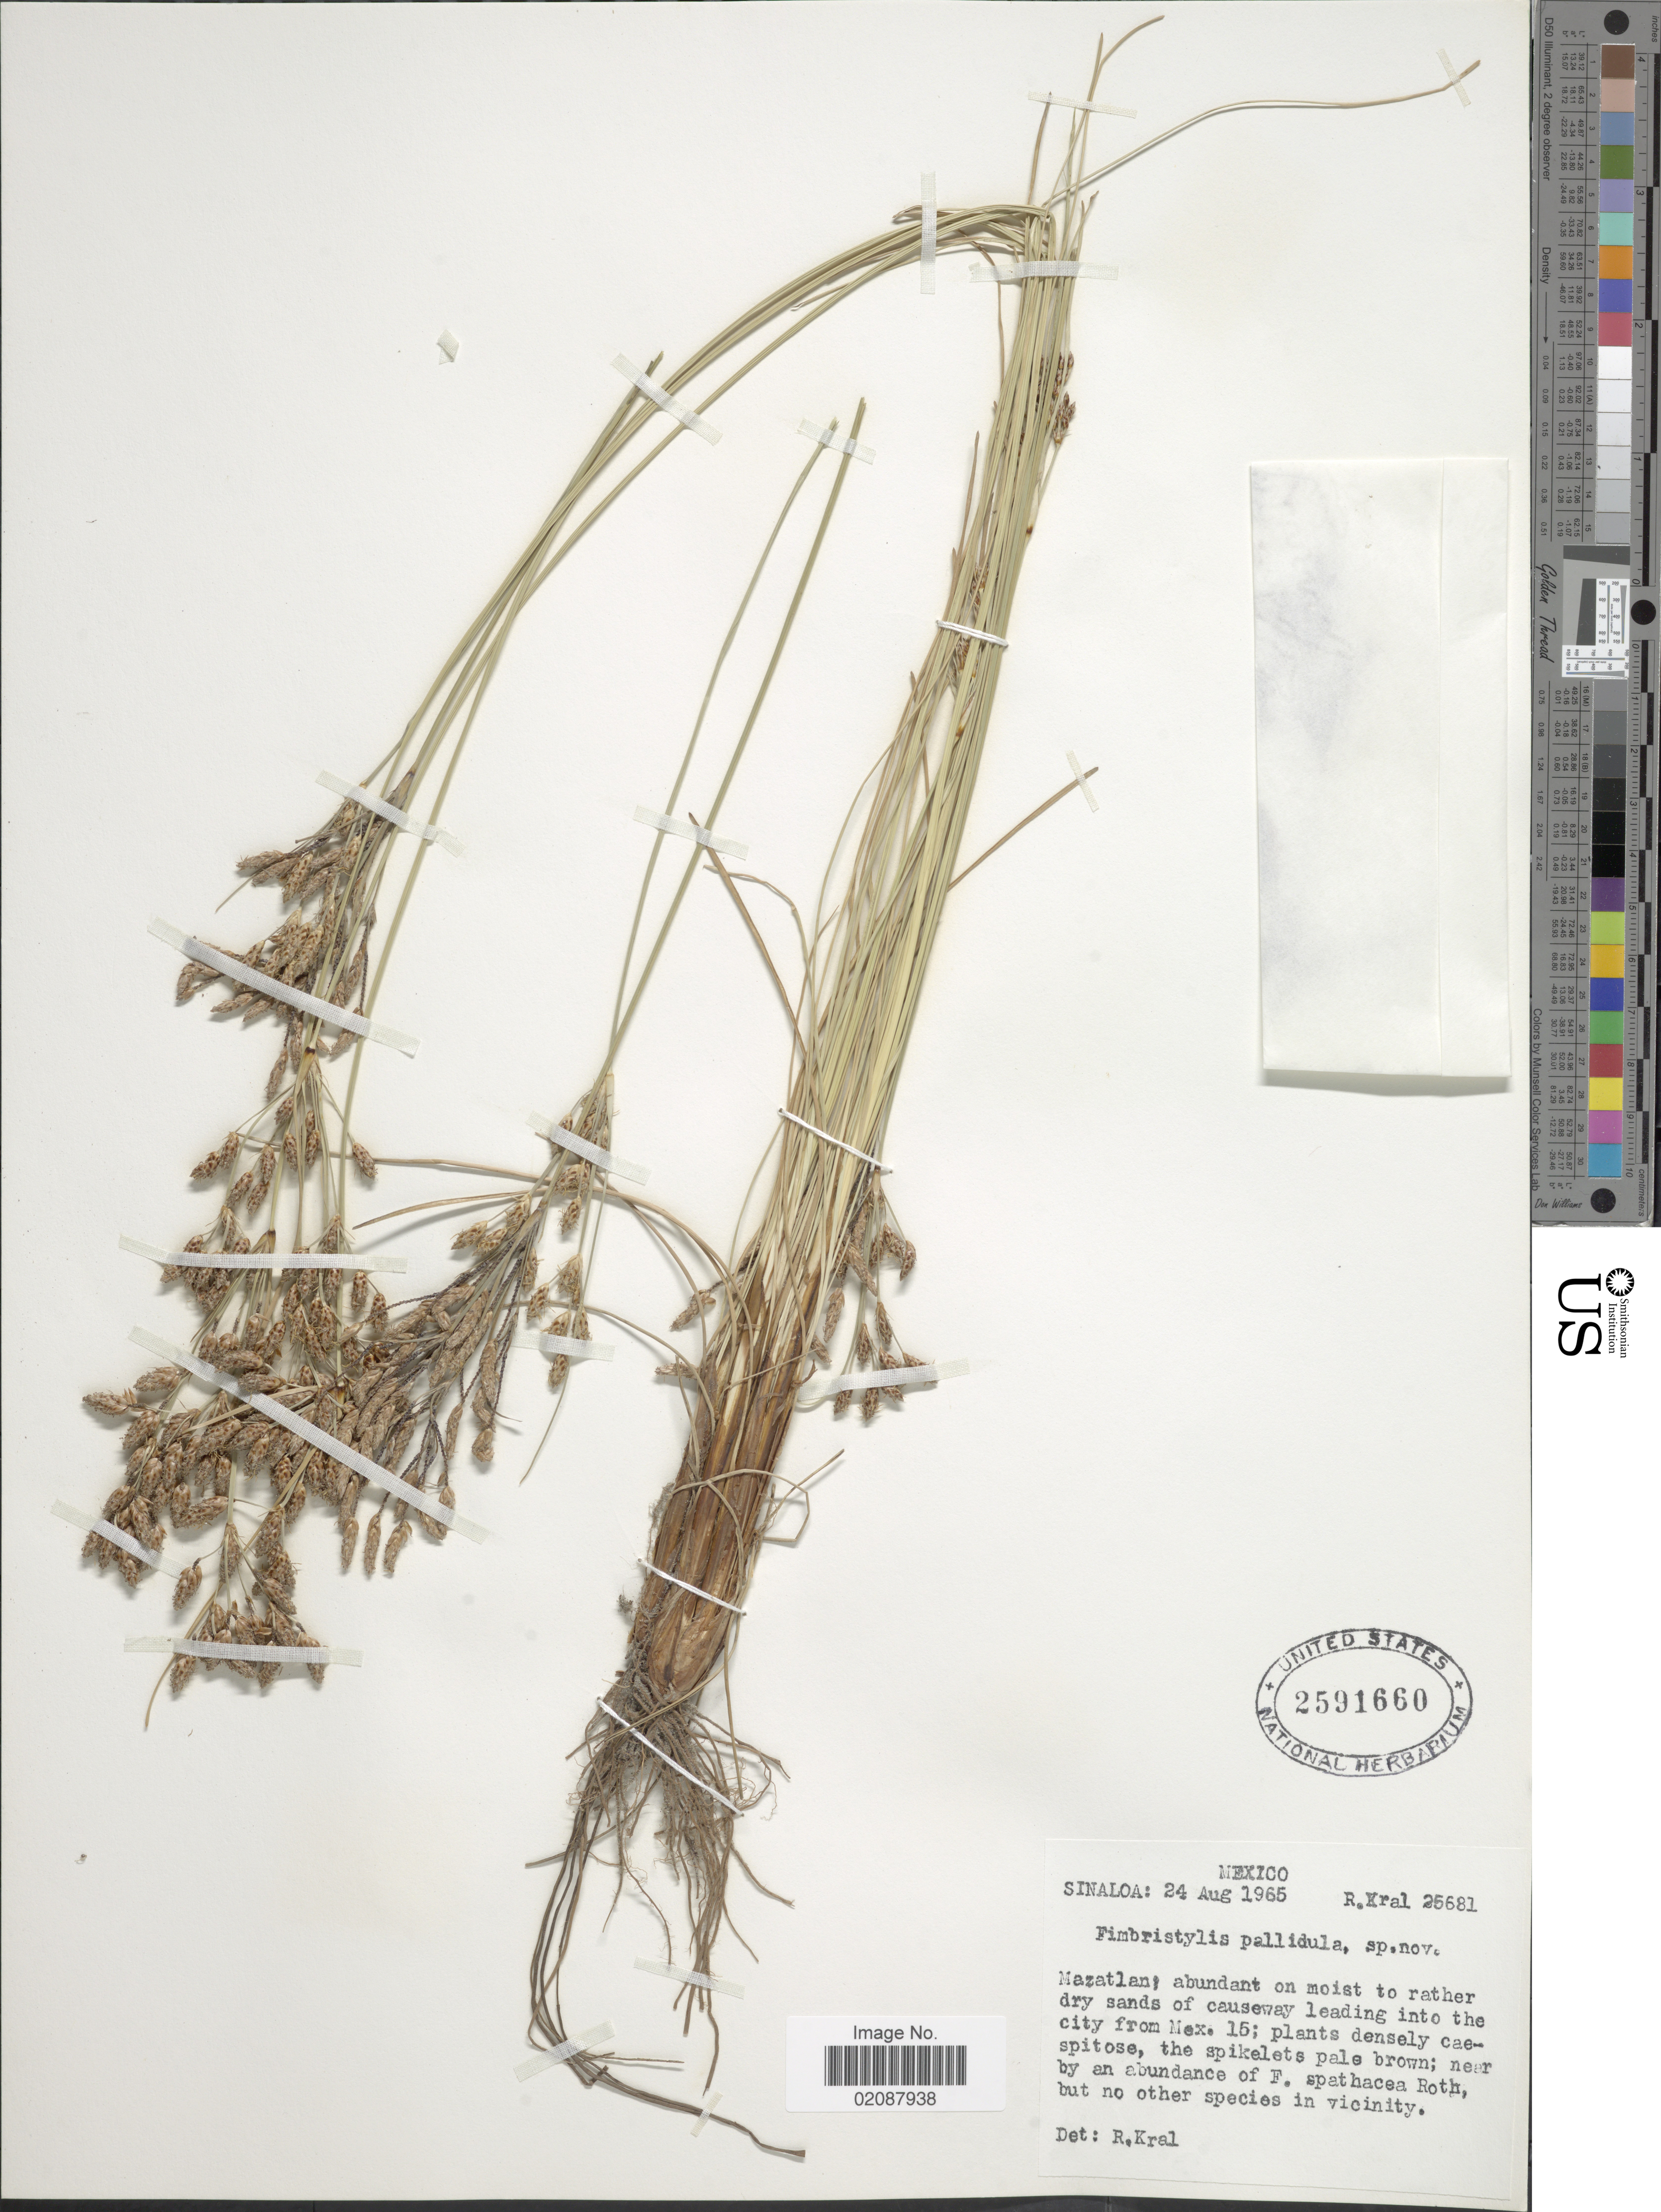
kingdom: Plantae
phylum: Tracheophyta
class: Liliopsida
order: Poales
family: Cyperaceae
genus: Fimbristylis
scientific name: Fimbristylis pallidula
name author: Kral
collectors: R. Kral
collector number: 25681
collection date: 1965-08-24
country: Mexico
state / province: Sinaloa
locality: Mazatlan: abundant on moist to rather dry sands of causeway leading in to the city from Mex. 15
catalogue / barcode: US 2591660